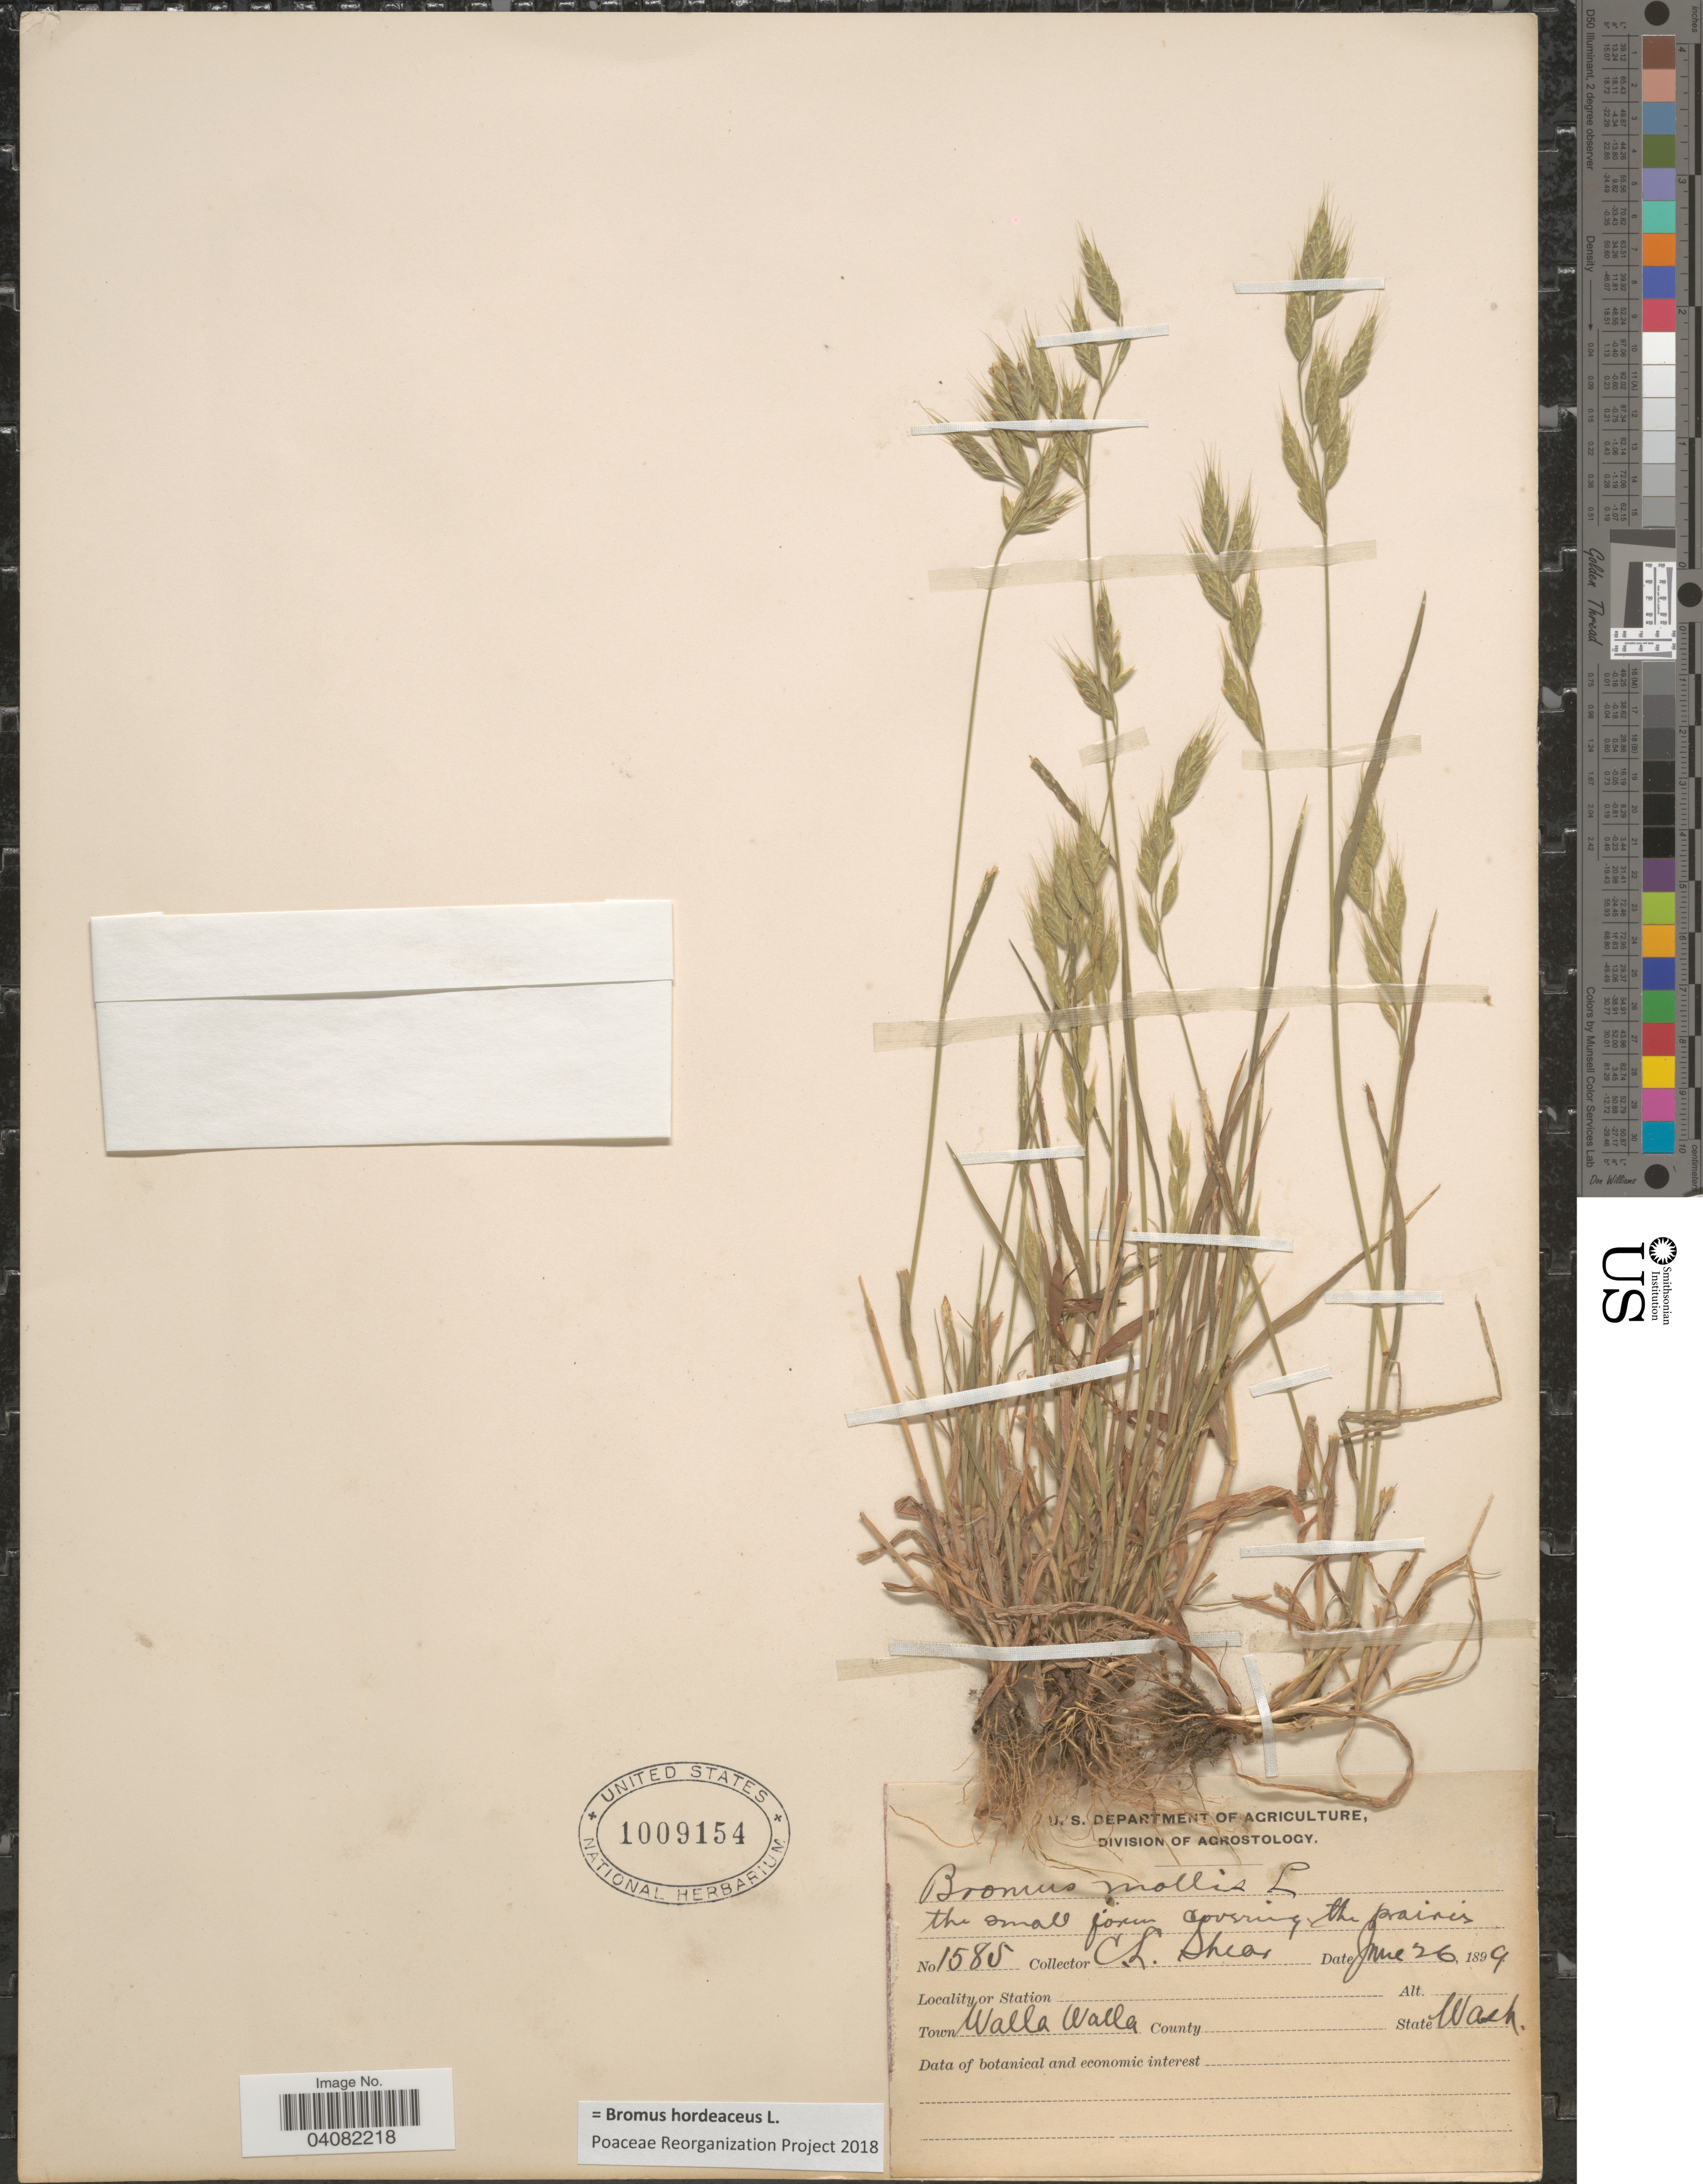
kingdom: Plantae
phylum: Tracheophyta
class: Liliopsida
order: Poales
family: Poaceae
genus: Bromus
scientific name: Bromus hordeaceus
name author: L.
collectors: C. L. Shear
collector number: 1585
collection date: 1899-06-26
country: United States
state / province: Washington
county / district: Walla Walla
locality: Town Walla Walla.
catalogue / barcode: US 1009154